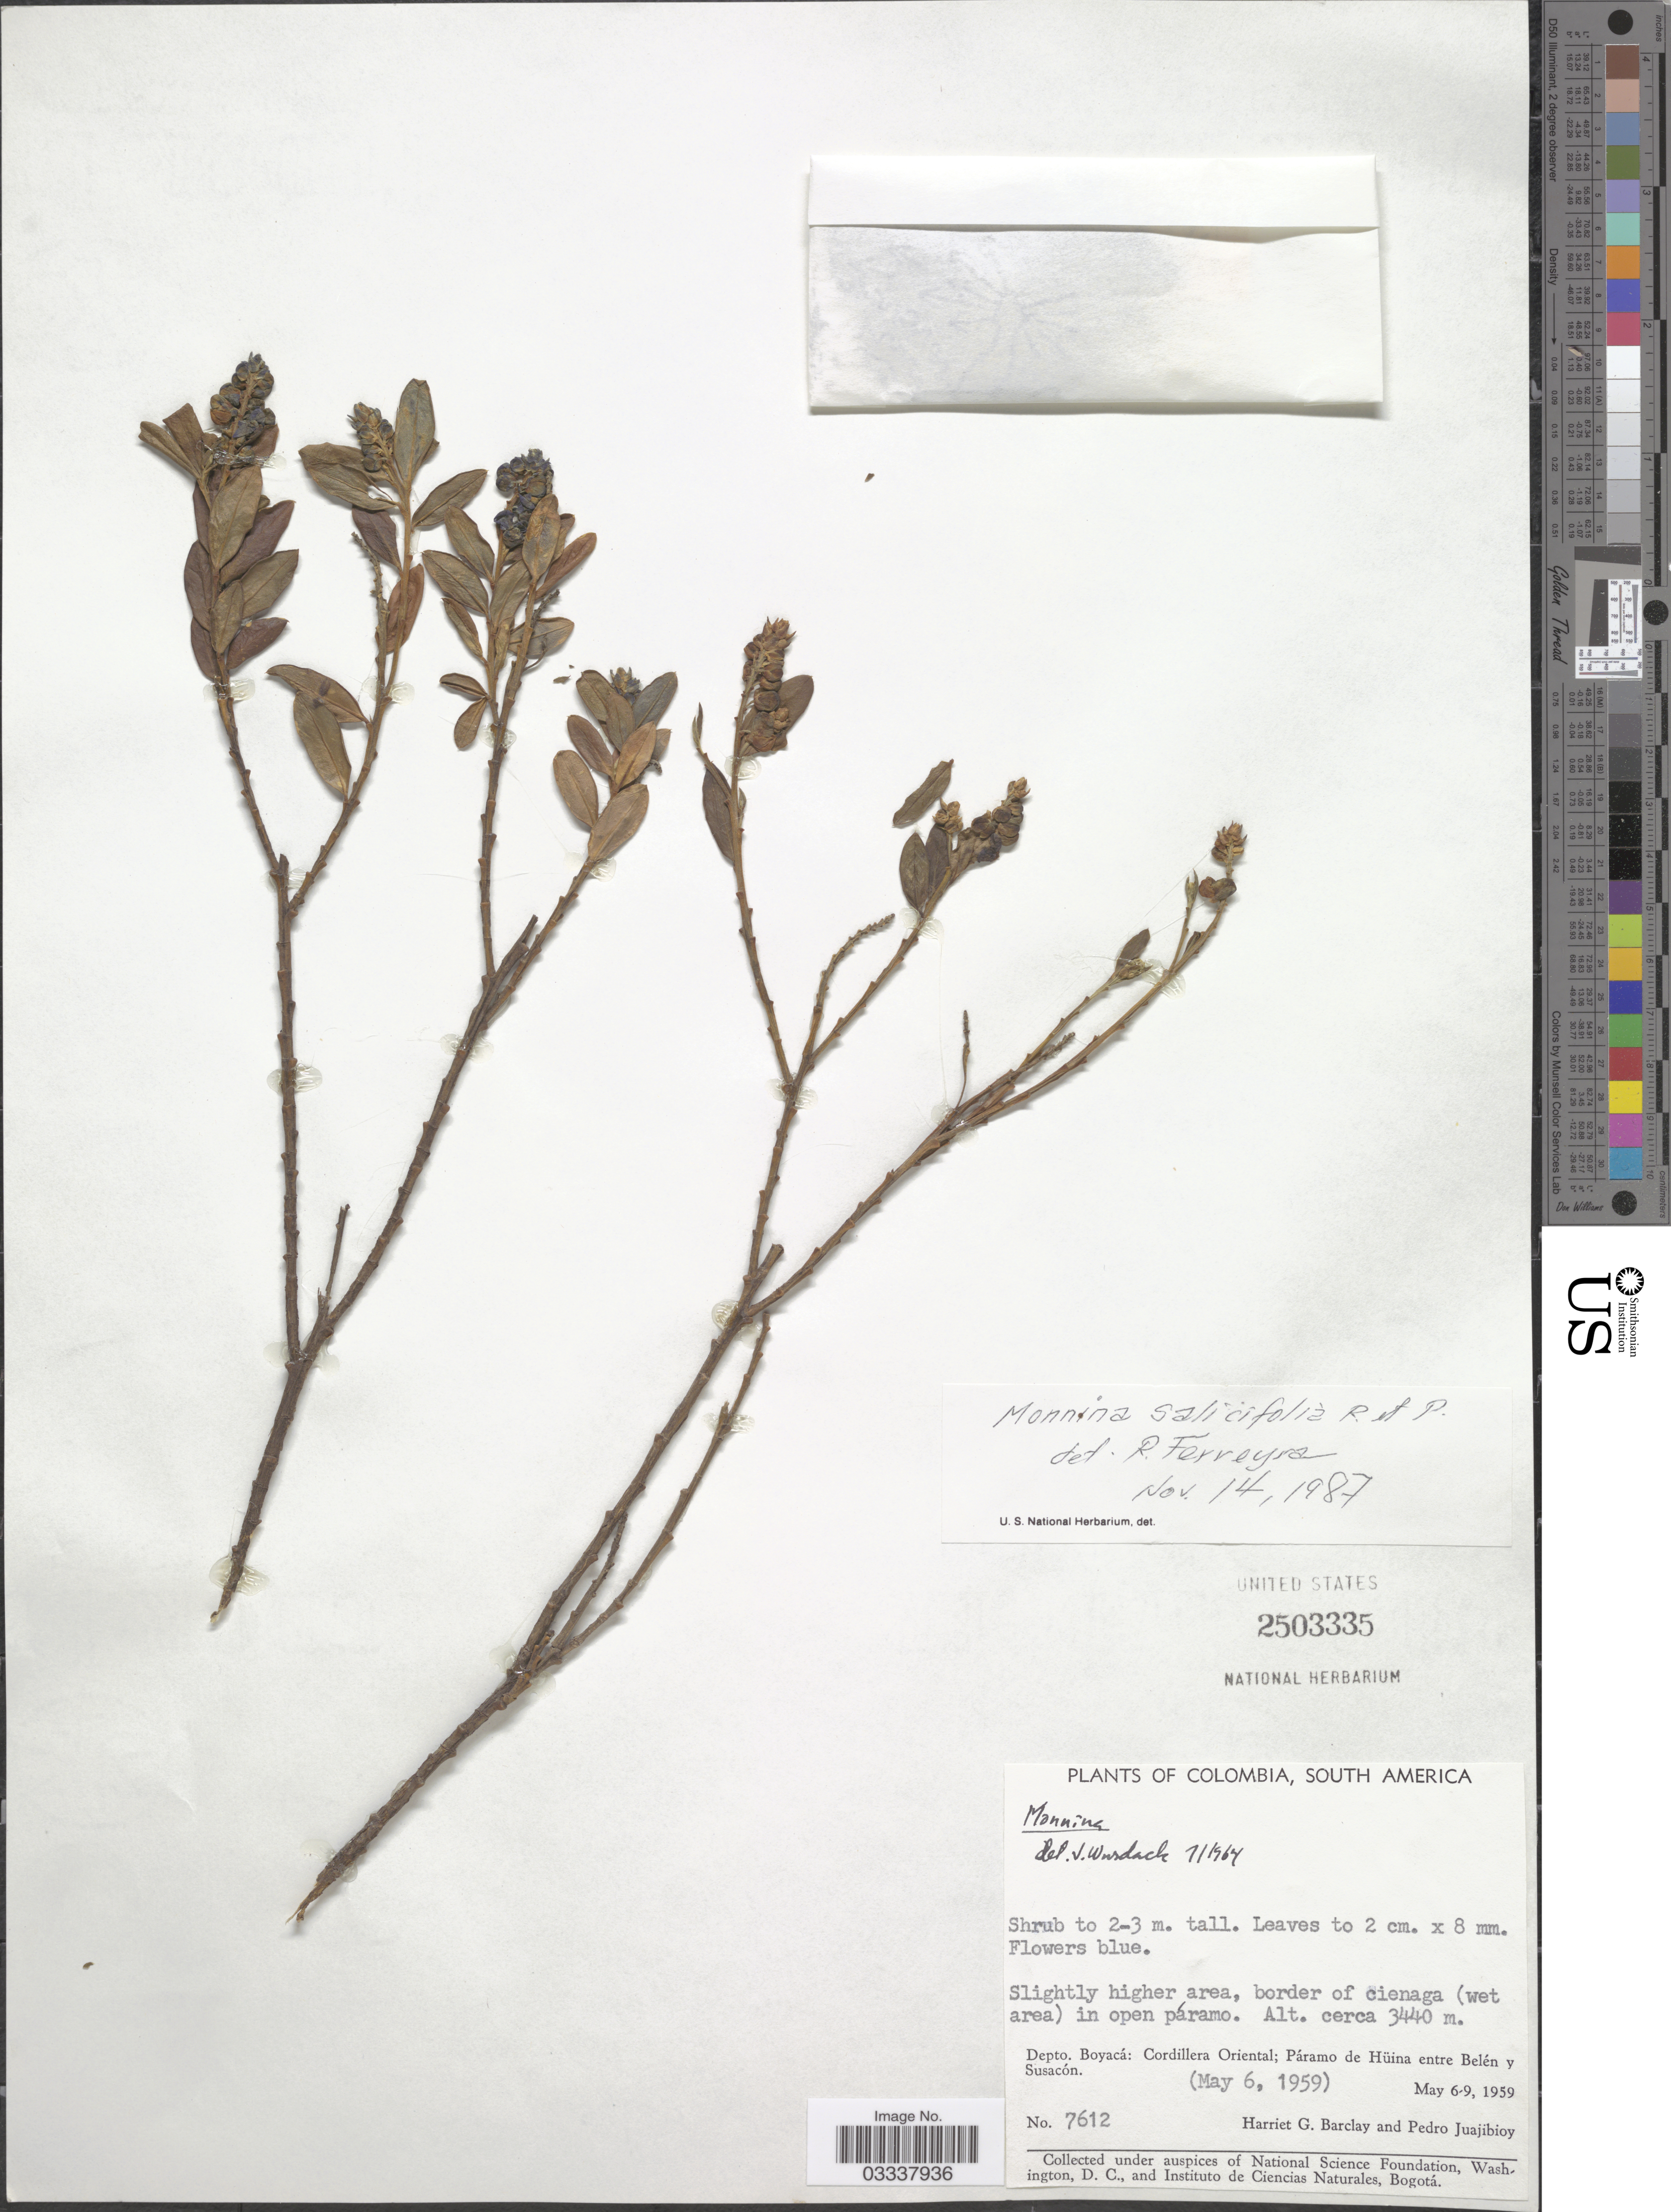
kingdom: Plantae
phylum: Tracheophyta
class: Magnoliopsida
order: Fabales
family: Polygalaceae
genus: Monnina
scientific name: Monnina salicifolia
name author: Ruiz & Pav.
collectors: H. G. Barclay & P. Juajibioy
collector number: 7612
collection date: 1959-05-06/1959-05-09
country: Colombia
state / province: Boyacá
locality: Depto. Boyacá: Cordillera Oriental; Páramo de Hüina entre Belén y Susacón.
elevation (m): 3440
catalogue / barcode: US 2503335